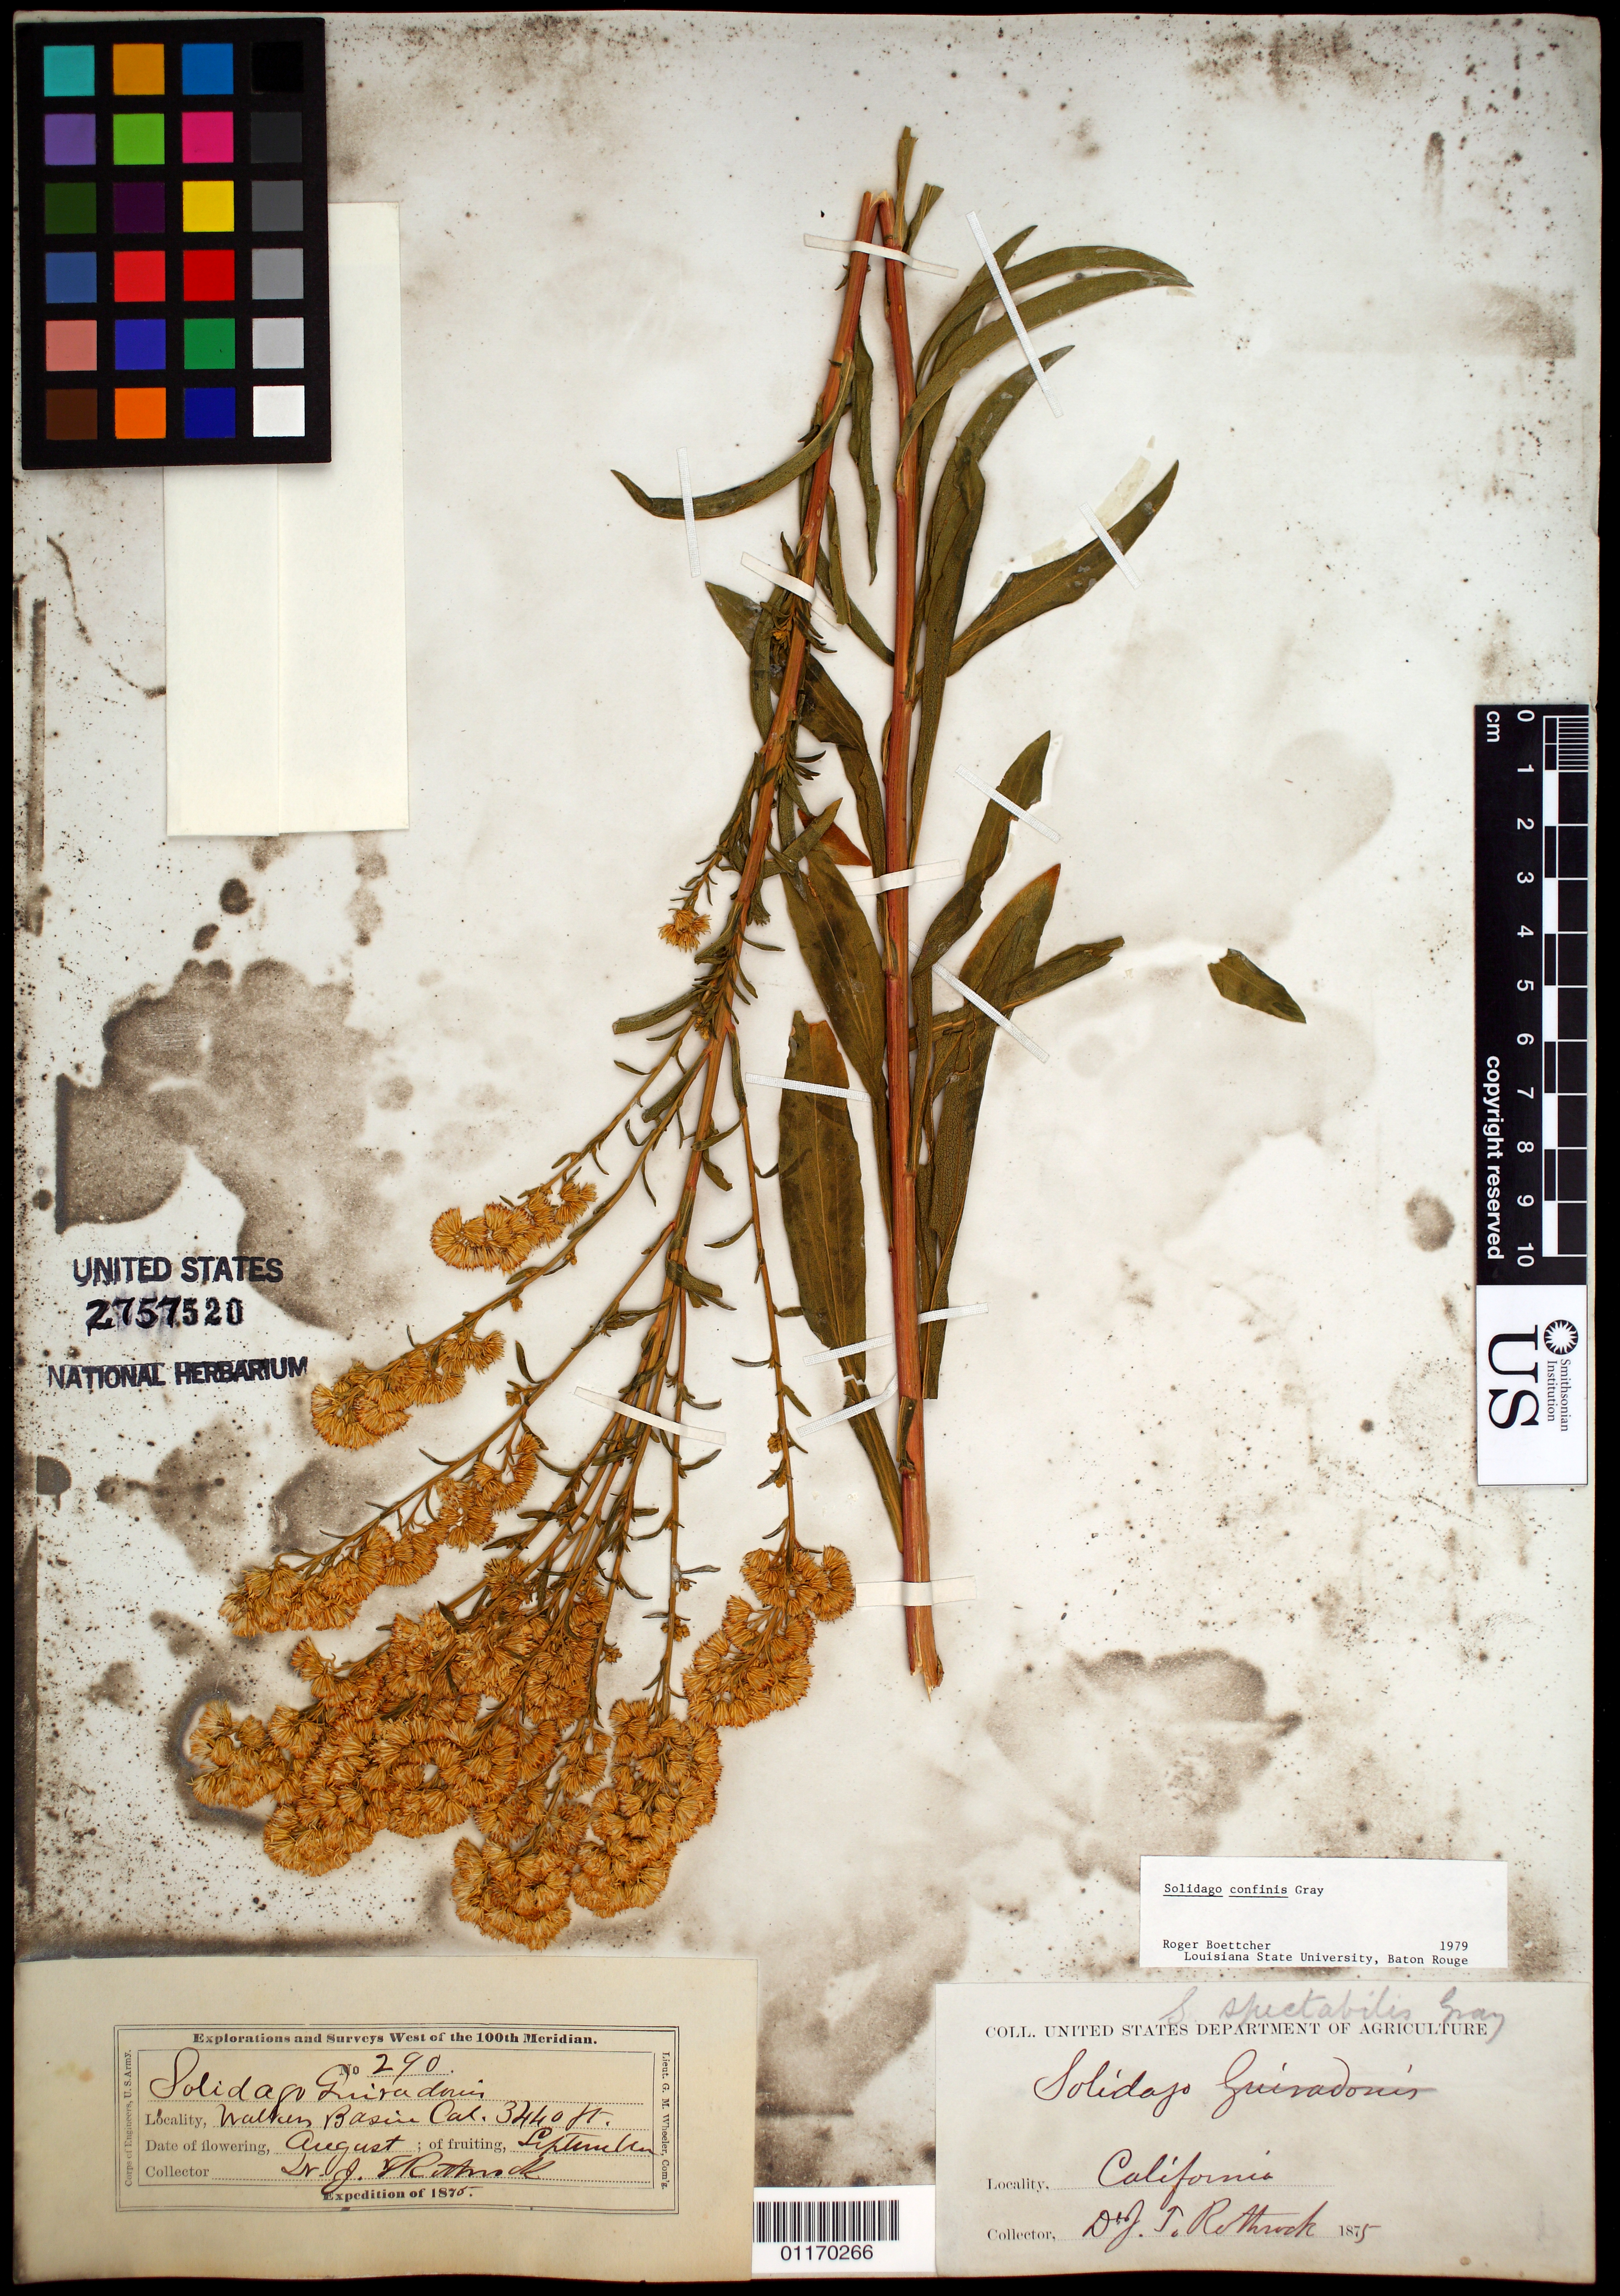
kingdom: Plantae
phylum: Tracheophyta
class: Magnoliopsida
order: Asterales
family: Asteraceae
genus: Solidago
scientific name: Solidago confinis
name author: A. Gray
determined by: Boettcher, R.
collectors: J. T. Rothrock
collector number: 290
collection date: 1875-08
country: United States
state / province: California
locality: Walkers Basin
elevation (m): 1049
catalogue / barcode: US 2757520